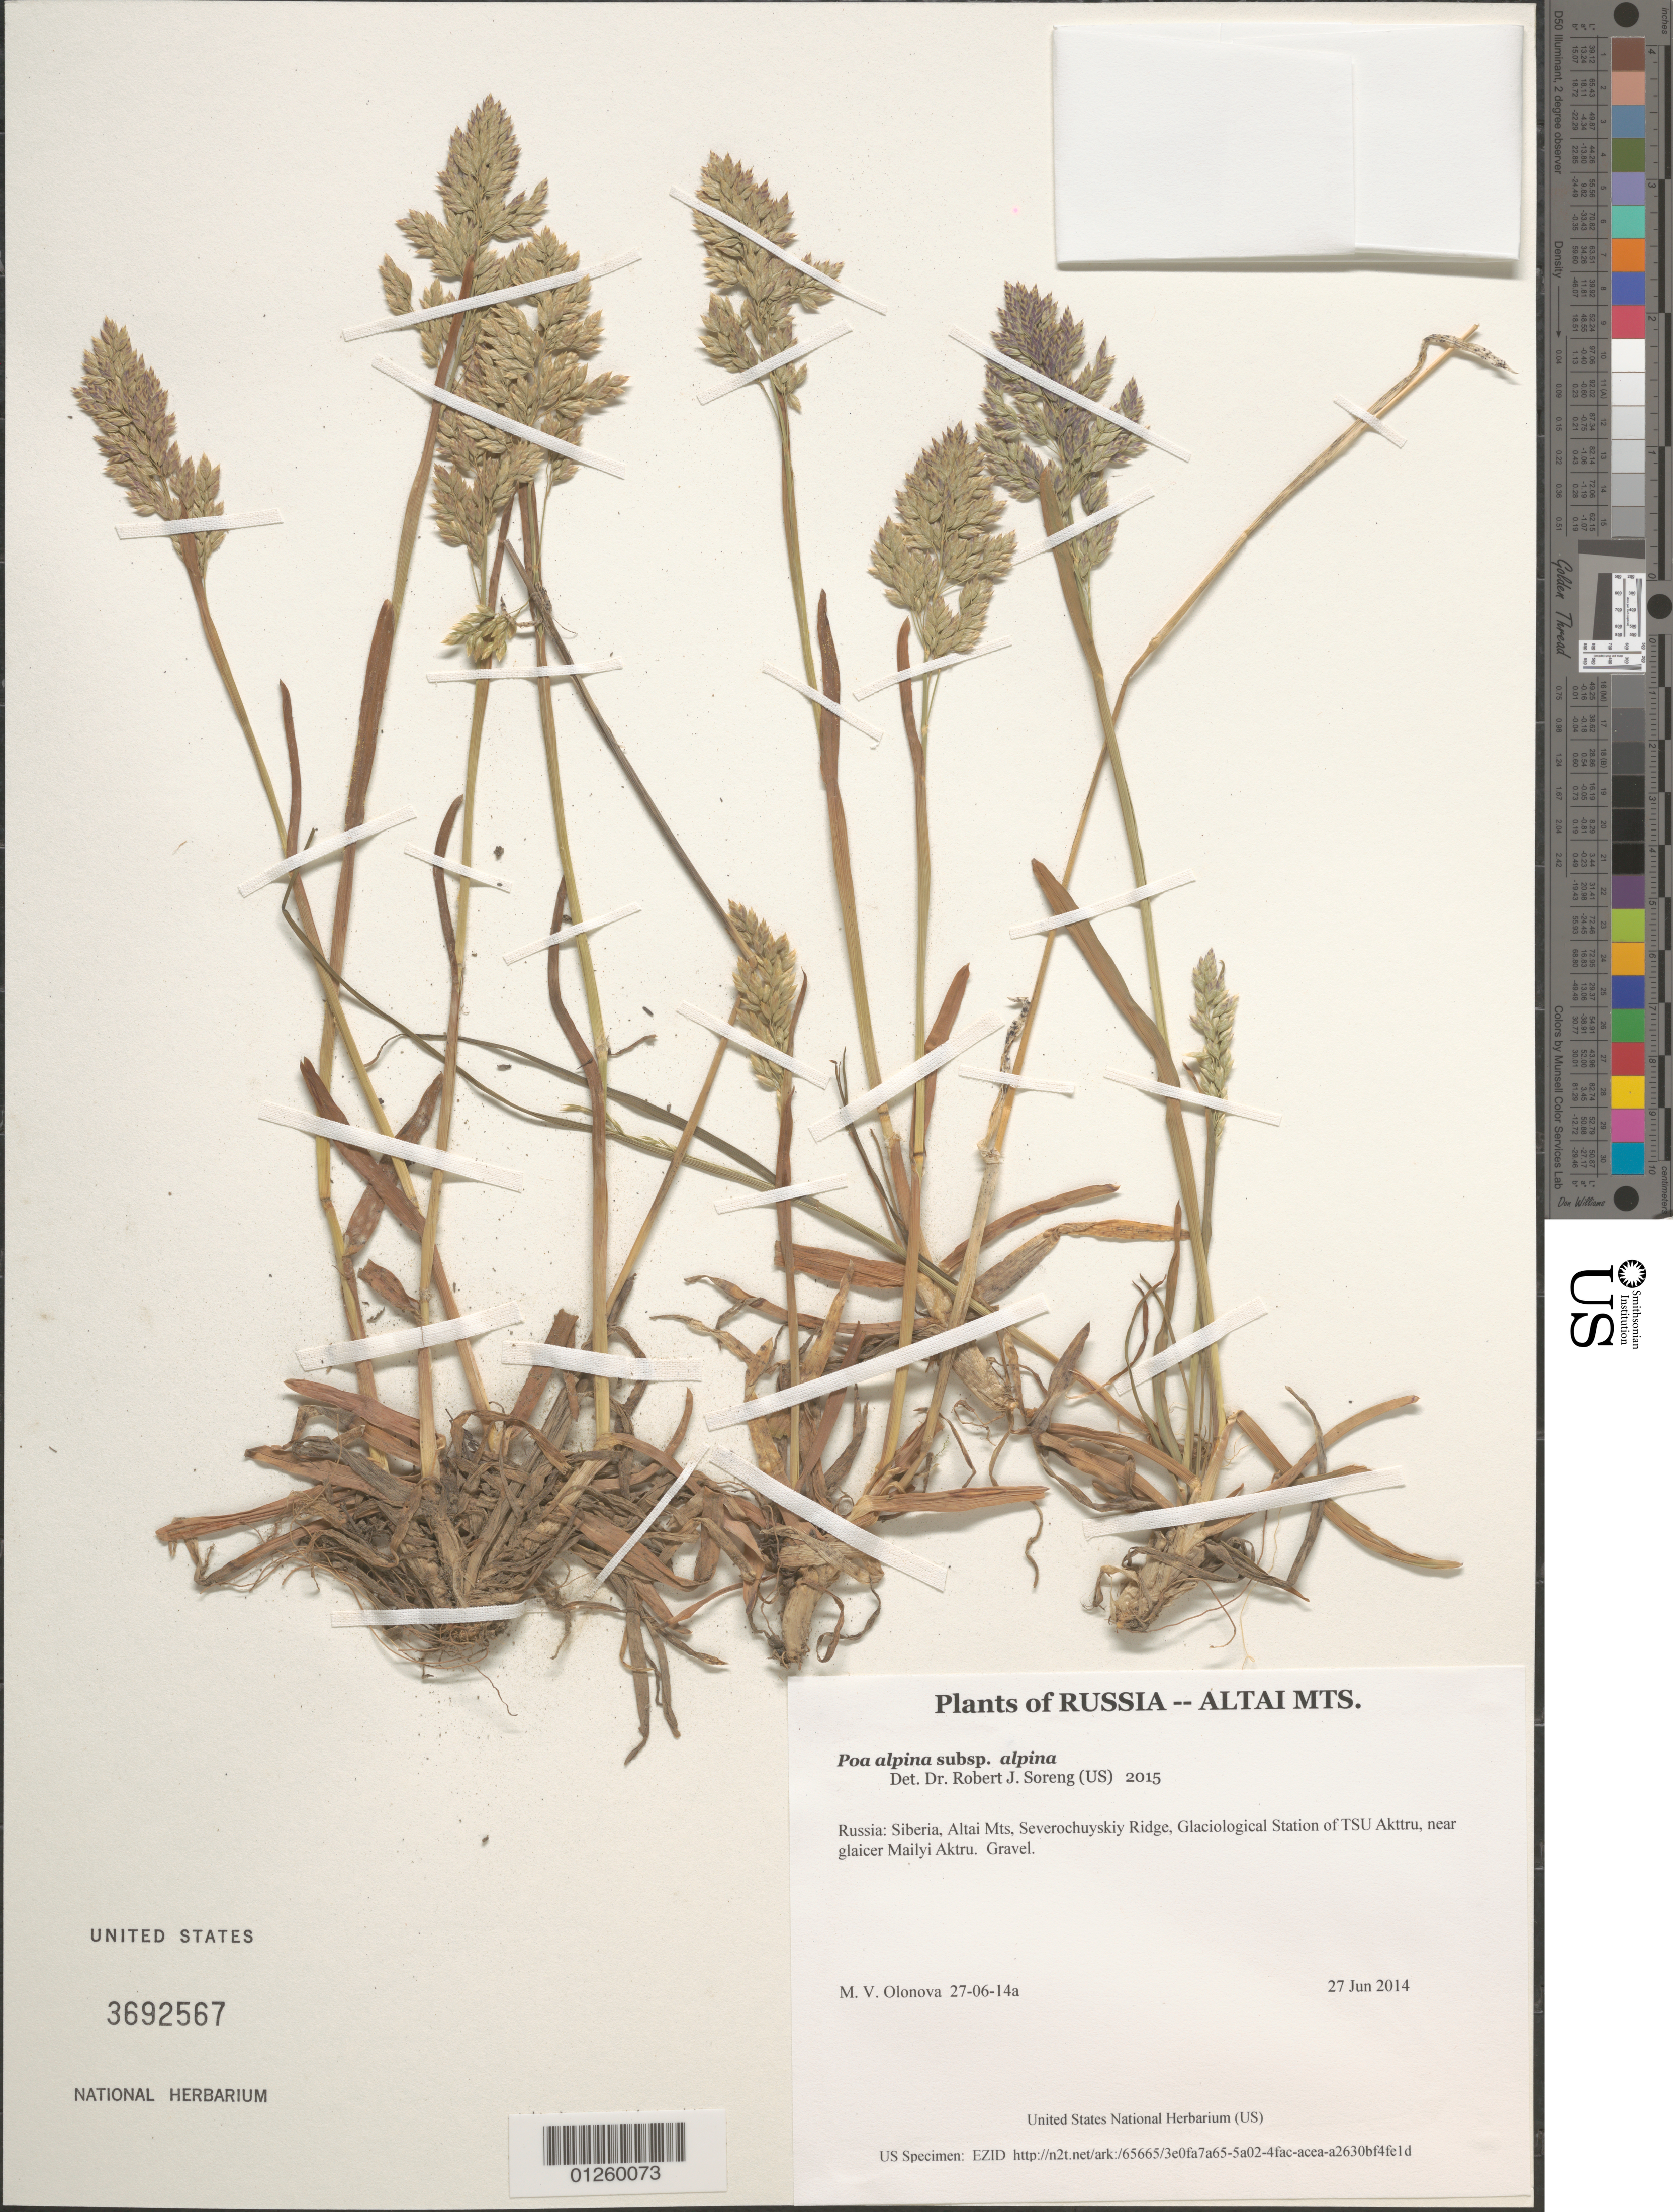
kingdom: Plantae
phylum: Tracheophyta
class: Liliopsida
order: Poales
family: Poaceae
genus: Poa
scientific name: Poa alpina subsp. alpina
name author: L.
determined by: Soreng, Robert J., Research Associate (BOT), Smithsonian Institution - National Museum of Natural History (UNITED STATES)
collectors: M. V. Olonova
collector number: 27-06-14a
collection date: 2014-06-27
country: Russian Federation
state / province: Altai Republic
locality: Siberia, Altai Mts, Severochuyskiy Ridge, Glaciological Station of TSU Akttru, near glaicer Mailyi Aktru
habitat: Gravel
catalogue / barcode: US 3692567